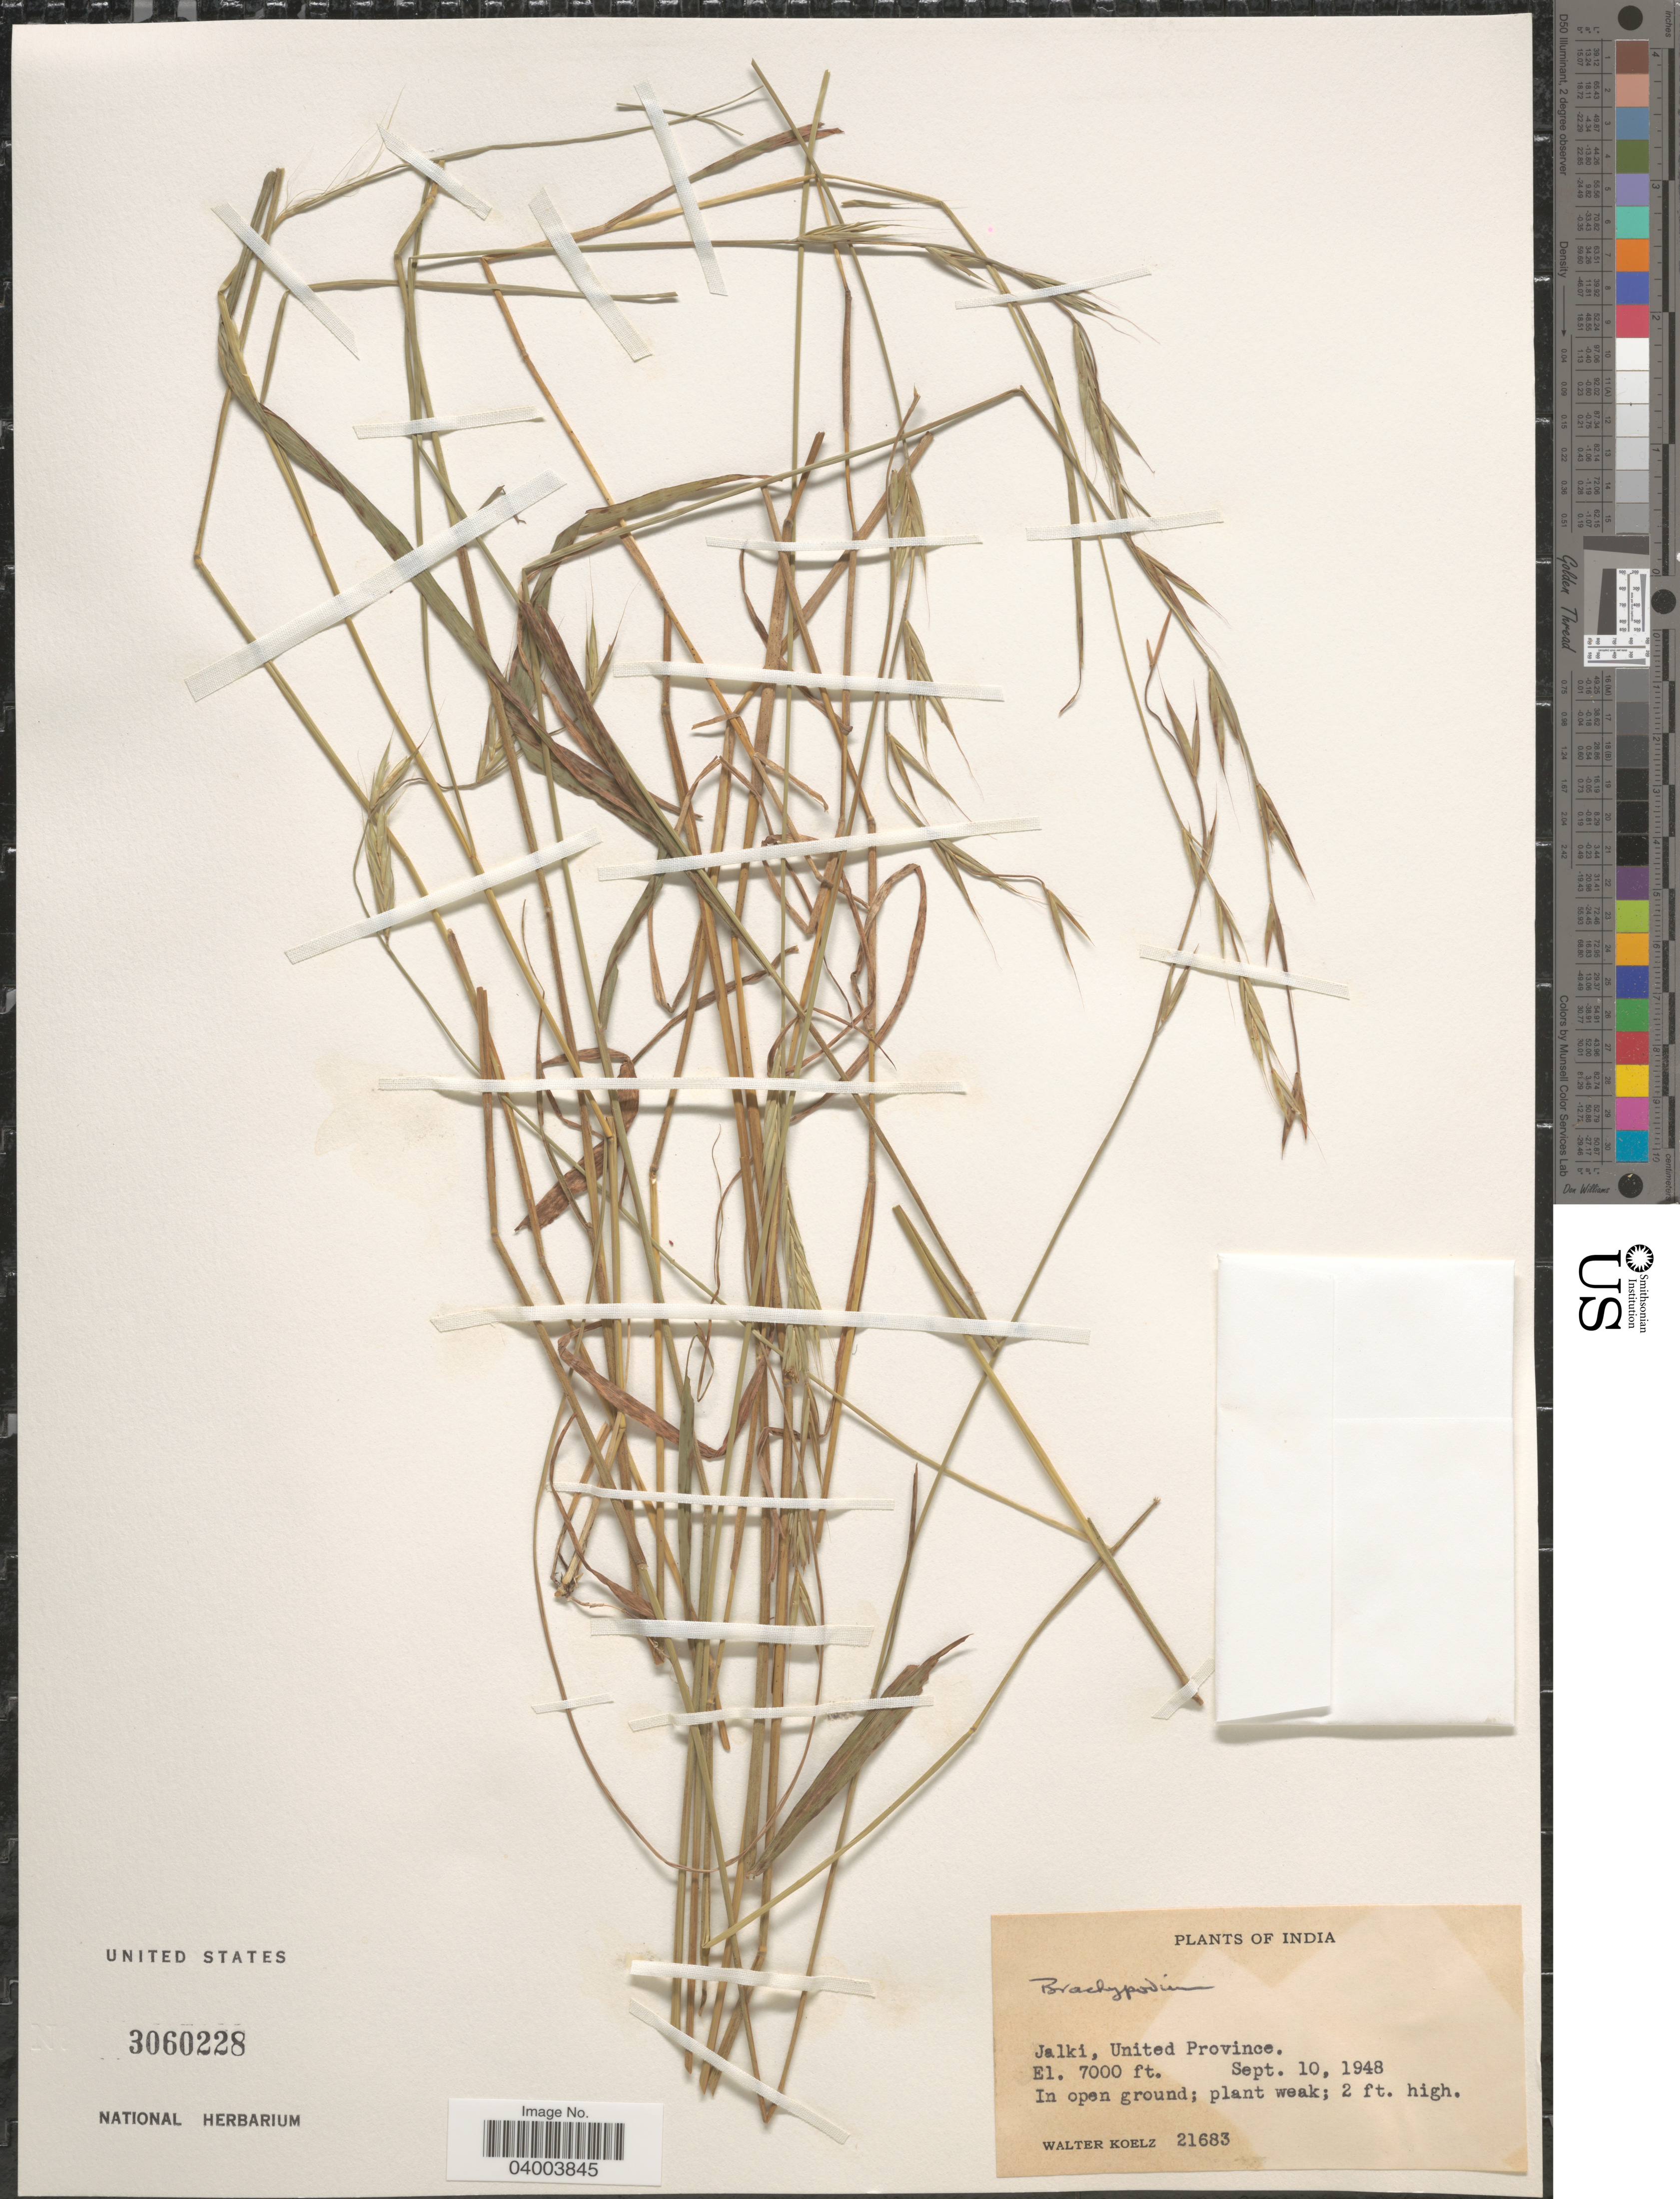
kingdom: Plantae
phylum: Tracheophyta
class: Liliopsida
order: Poales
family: Poaceae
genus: Brachypodium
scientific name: Brachypodium sp.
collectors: W. N. Koelz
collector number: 21683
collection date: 1948-09-10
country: India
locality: Jalki, United Province.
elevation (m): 2134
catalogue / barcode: US 3060228